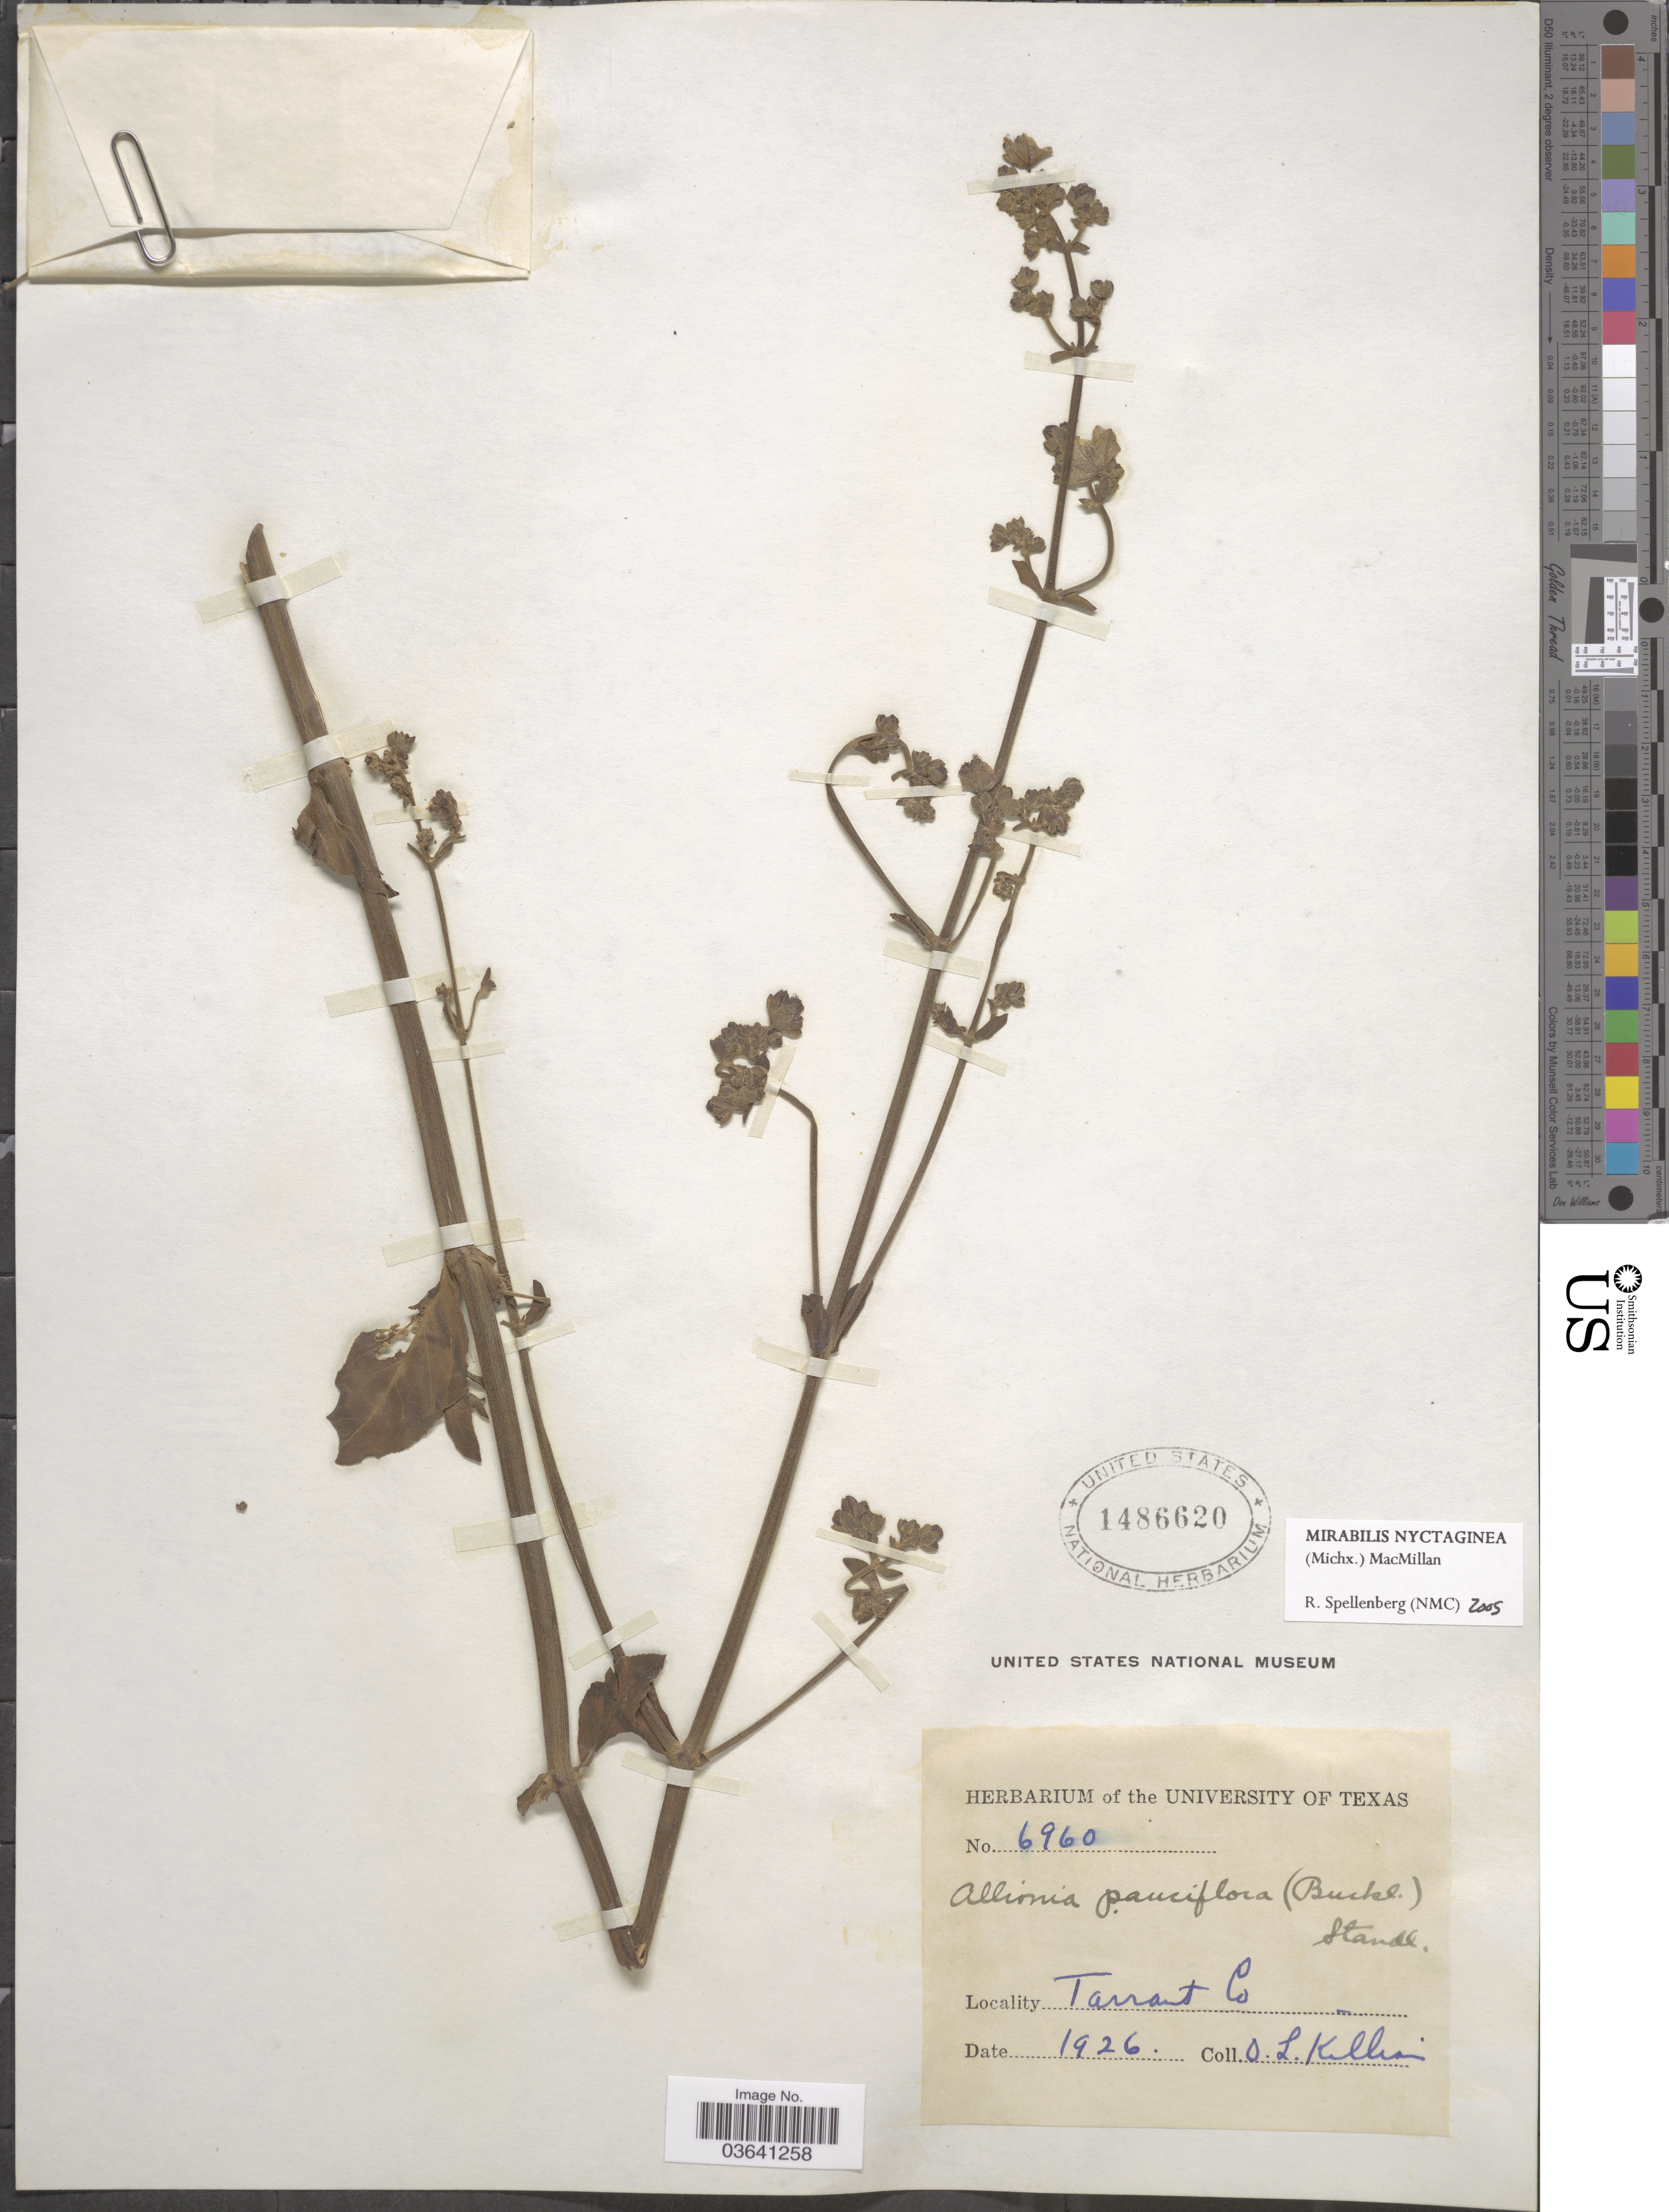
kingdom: Plantae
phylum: Tracheophyta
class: Magnoliopsida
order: Caryophyllales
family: Nyctaginaceae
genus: Mirabilis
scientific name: Mirabilis nyctaginea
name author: (Michx.) MacMill.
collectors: O. Killian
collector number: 6960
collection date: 1926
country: United States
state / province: Texas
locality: Tarrant Co.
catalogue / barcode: US 1486620